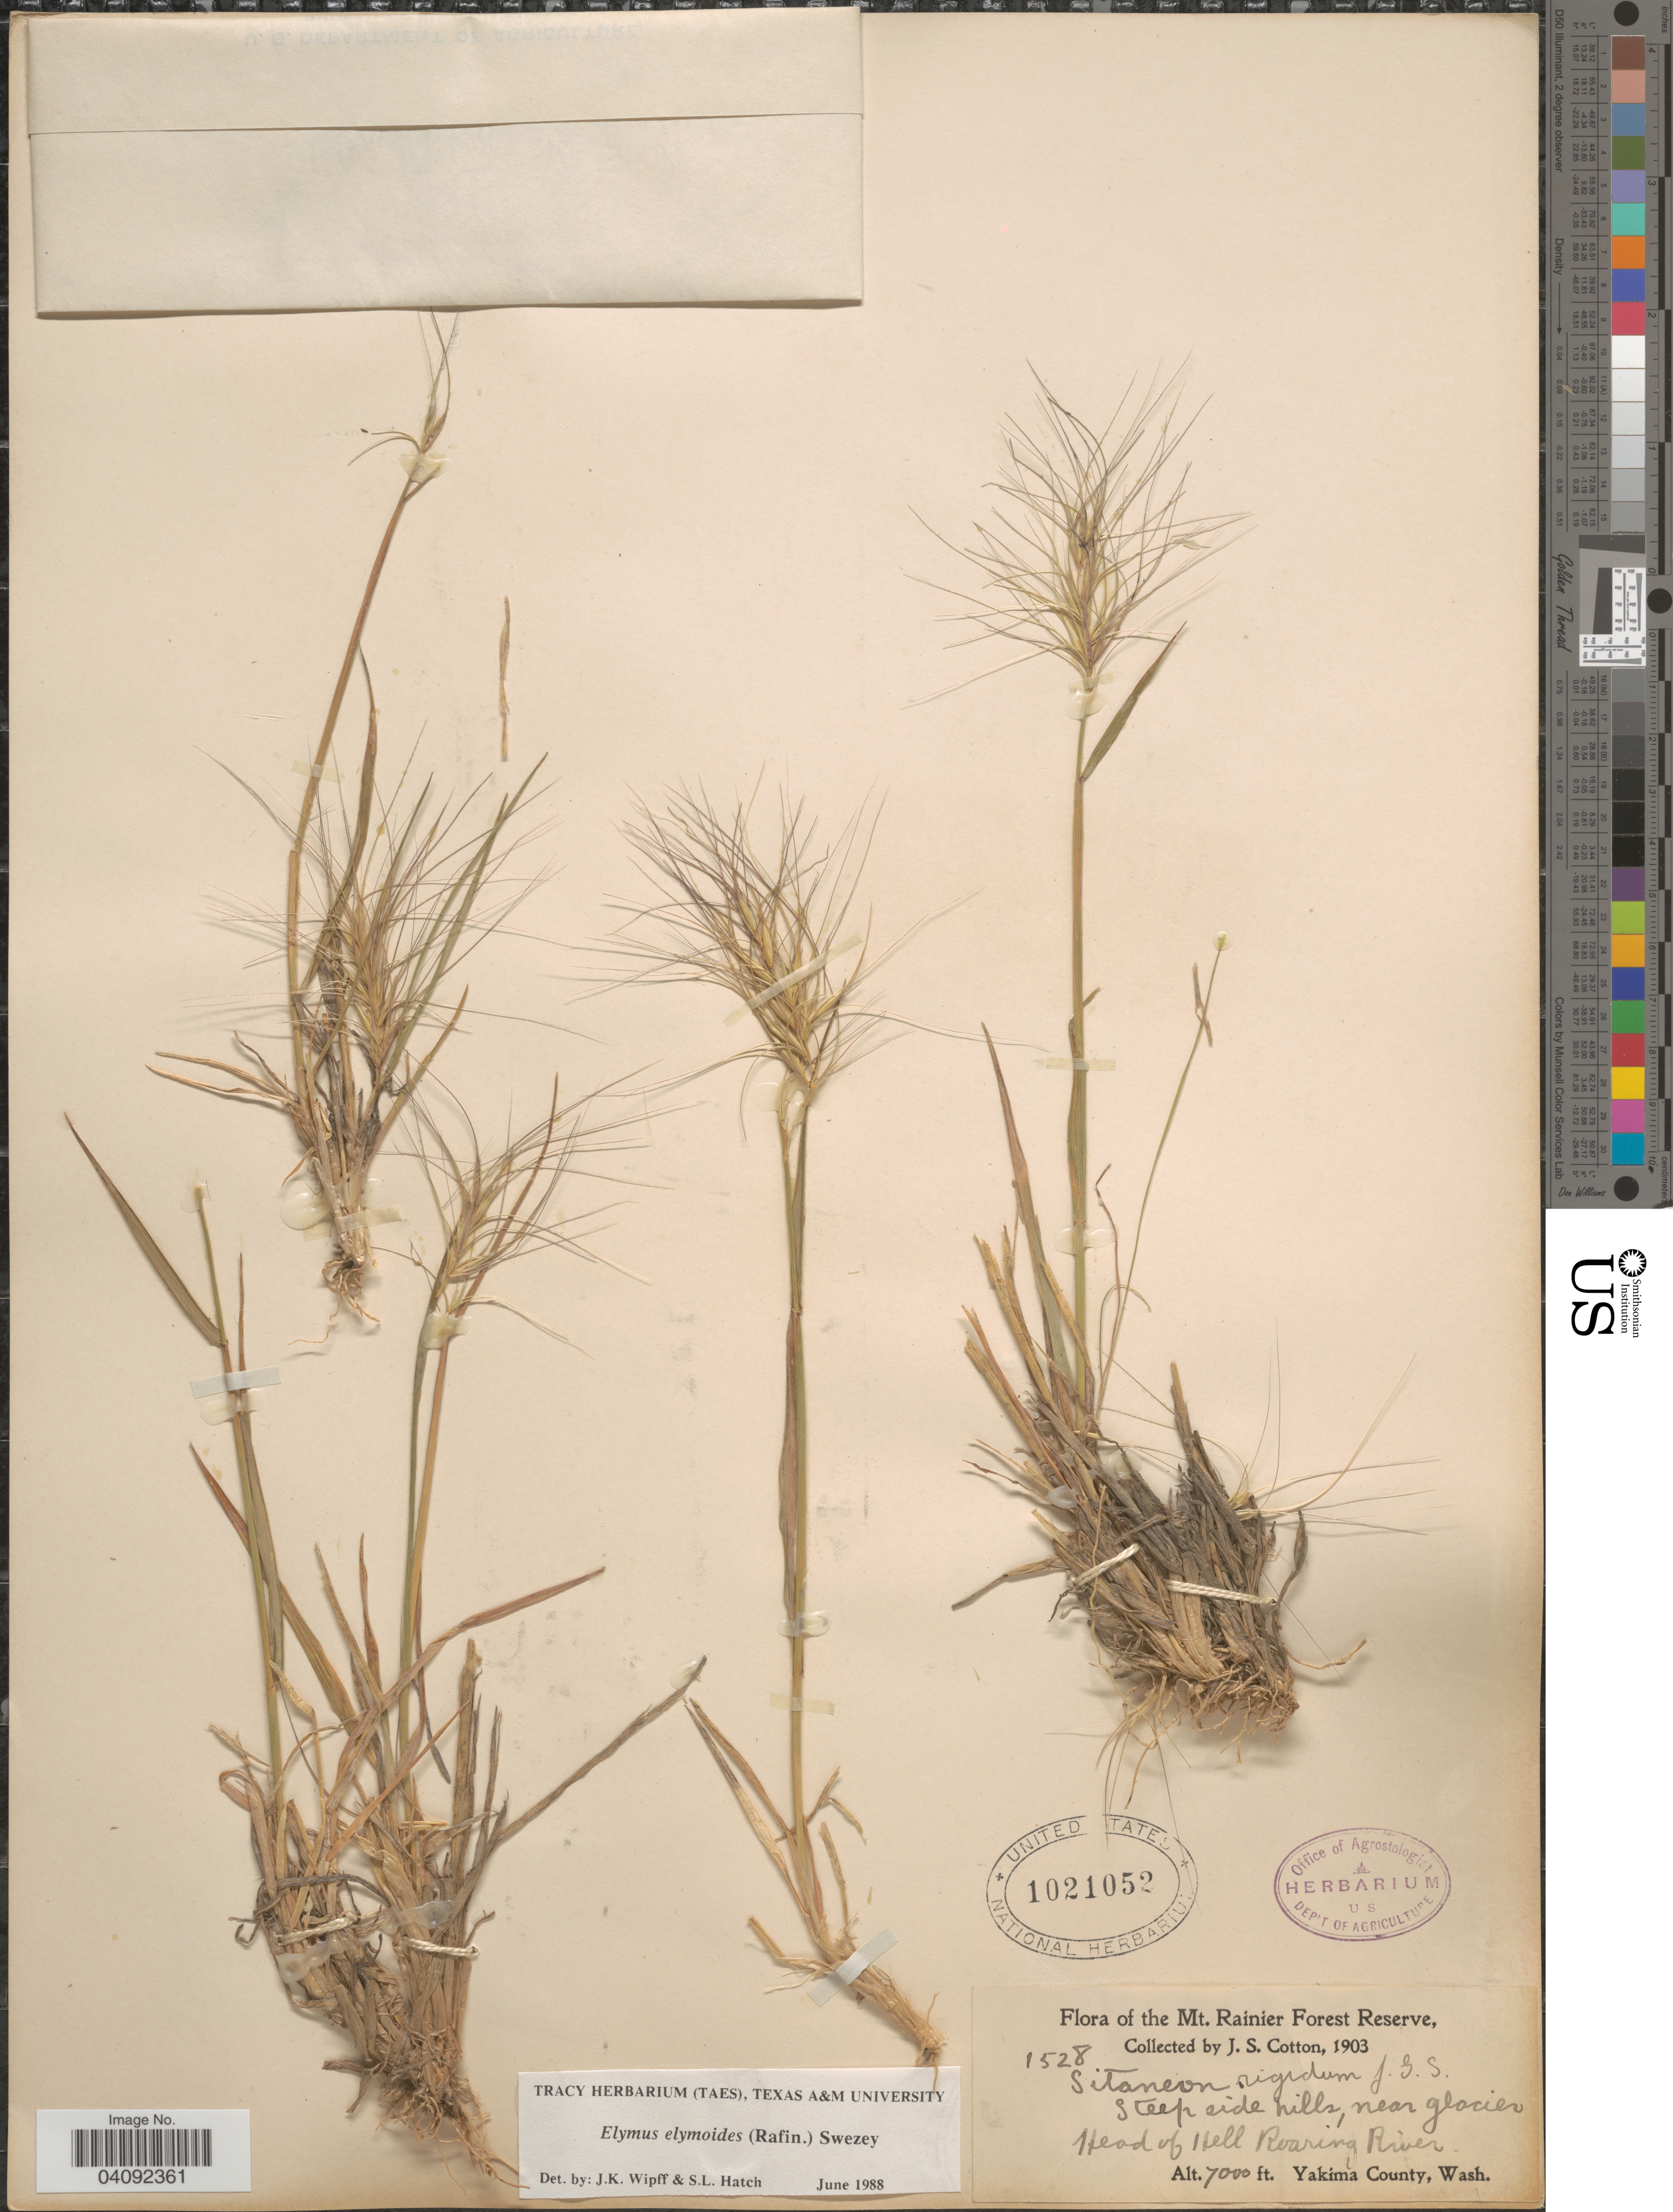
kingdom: Plantae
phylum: Tracheophyta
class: Liliopsida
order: Poales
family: Poaceae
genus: Elymus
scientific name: Elymus elymoides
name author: (Raf.) Swezey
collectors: J. S. Cotton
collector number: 1528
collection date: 1903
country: United States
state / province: Washington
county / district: Yakima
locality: Mt. Rainier Forest Reserve. Steep side hills, near glacier Head of Hell Roaring River. Yakima County.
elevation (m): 2134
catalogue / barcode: US 1021052